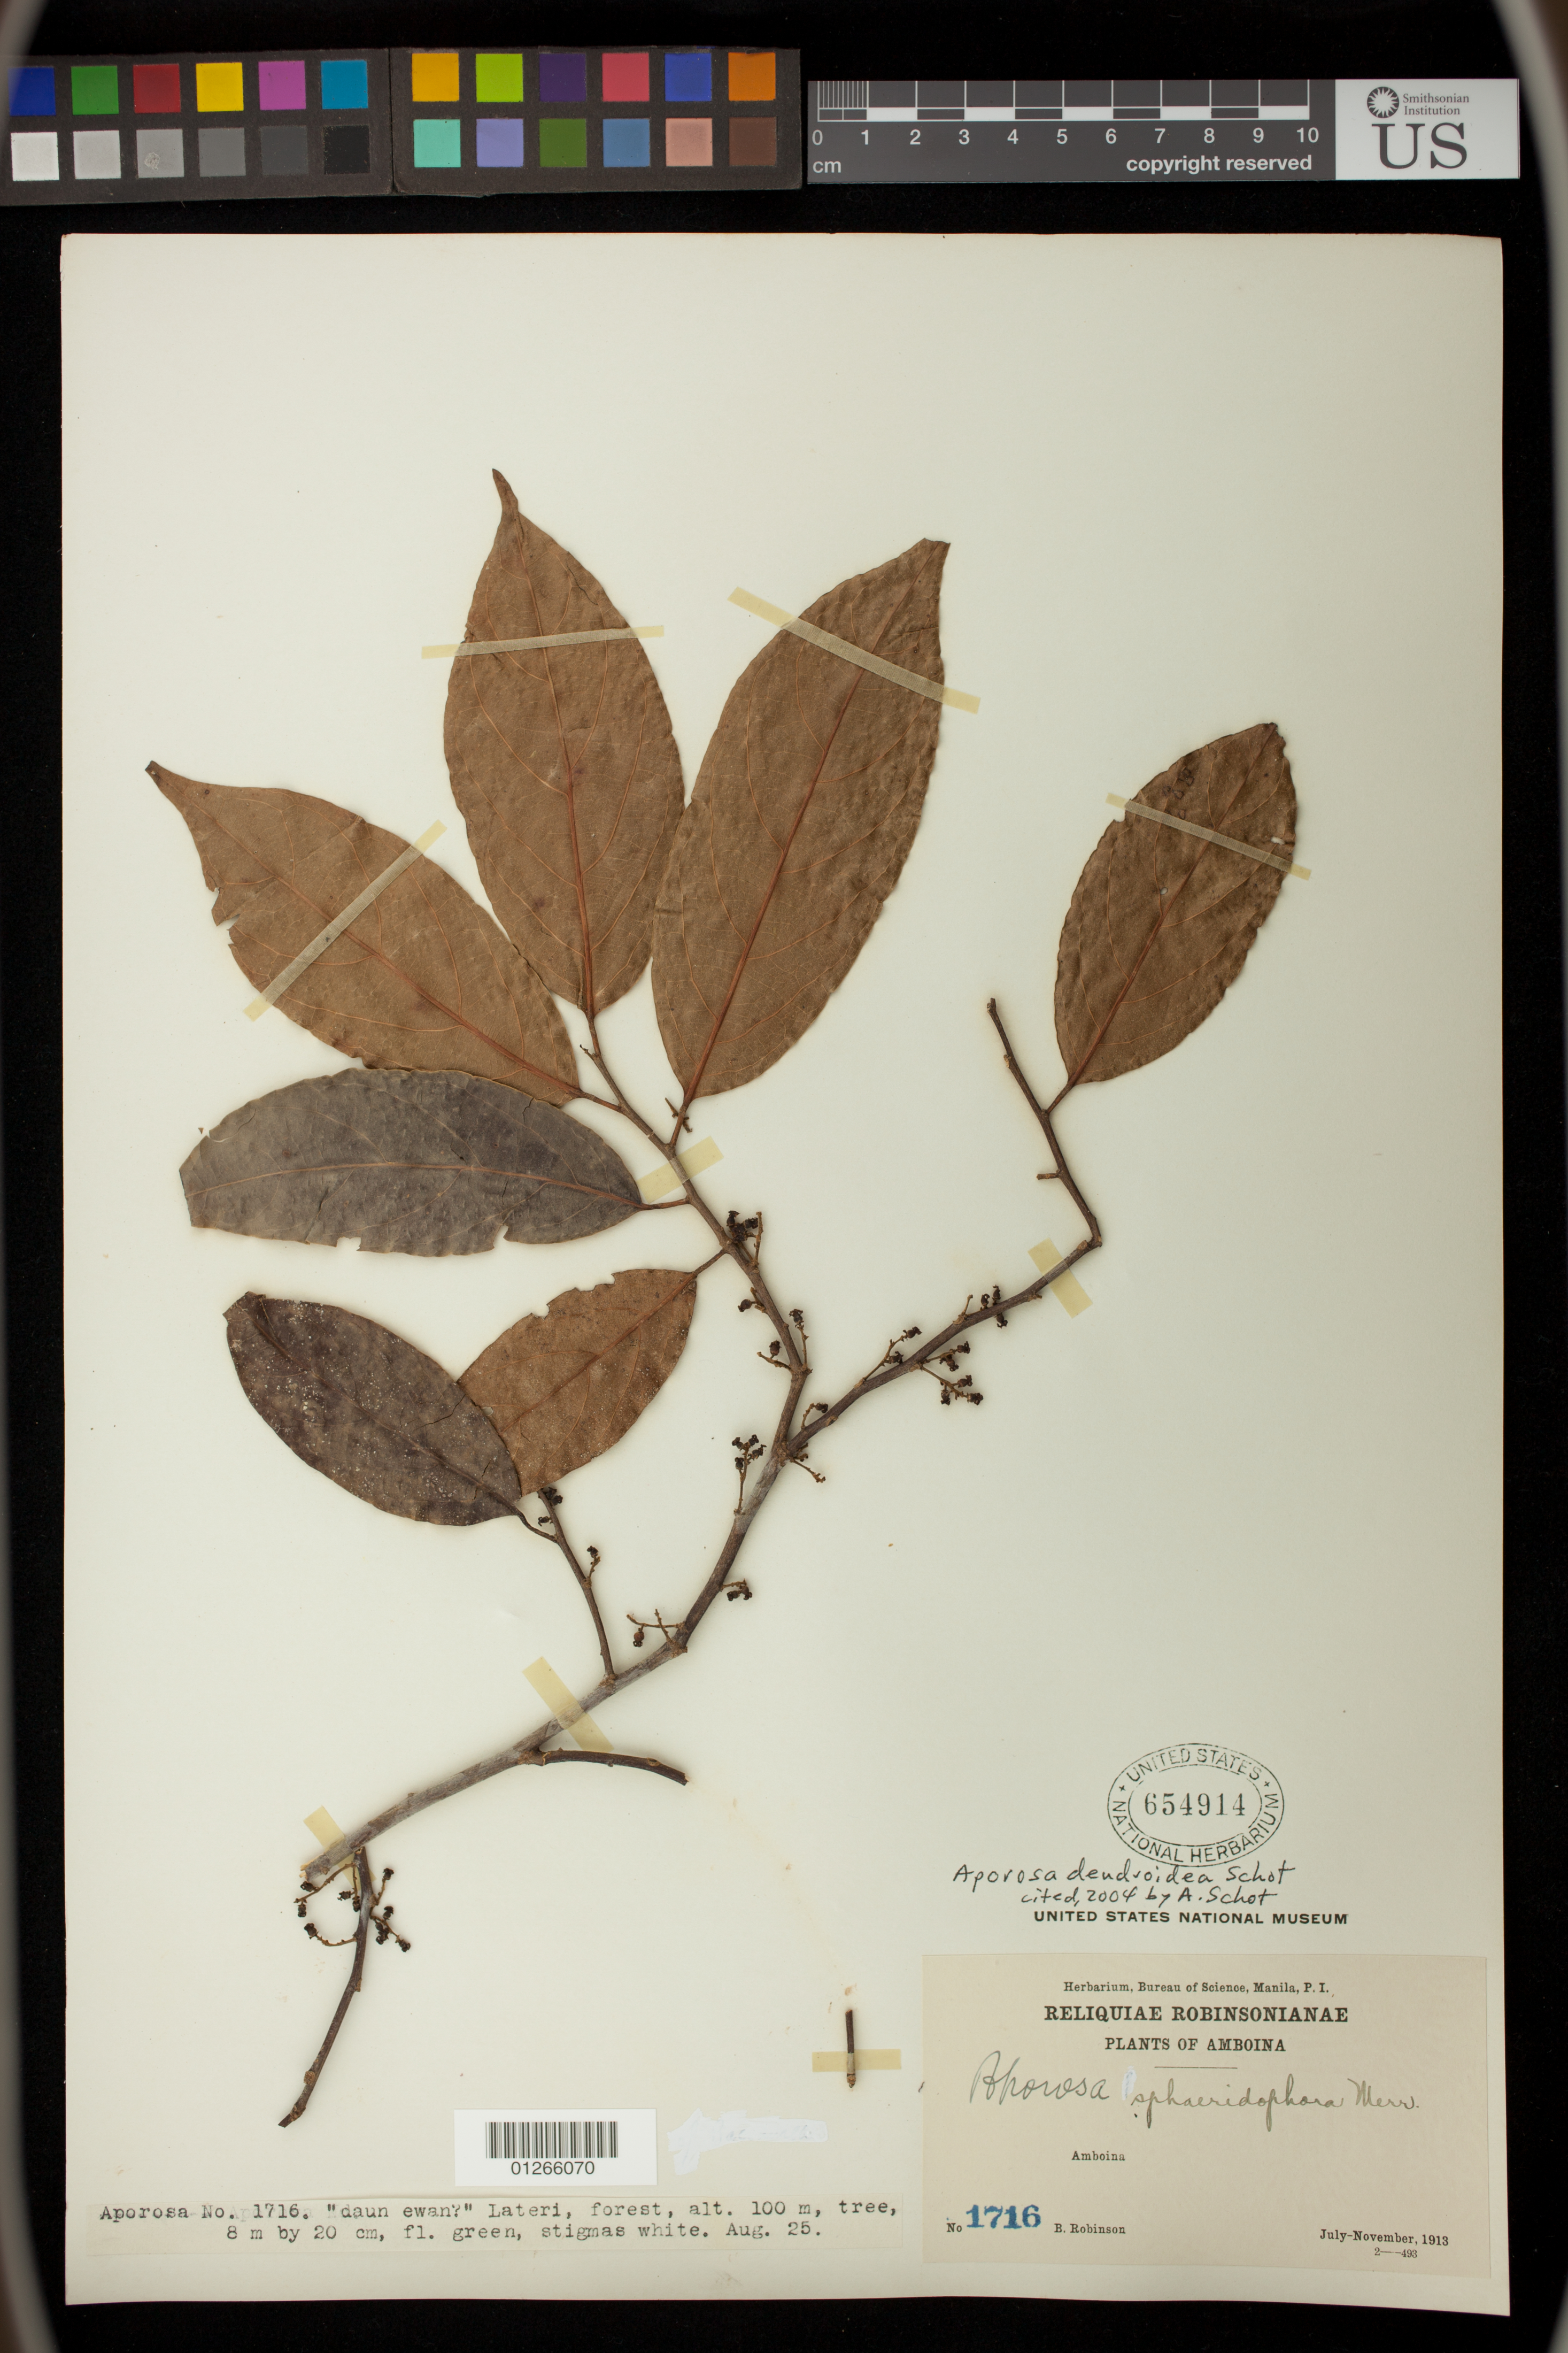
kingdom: Plantae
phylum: Tracheophyta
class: Magnoliopsida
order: Malpighiales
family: Phyllanthaceae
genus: Aporosa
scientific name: Aporosa dendroidea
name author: A. Schott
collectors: B. Robinson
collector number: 1716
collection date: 1913-07-01/1913-11-30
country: Indonesia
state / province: Maluku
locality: Amboina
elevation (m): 100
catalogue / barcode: US 654914